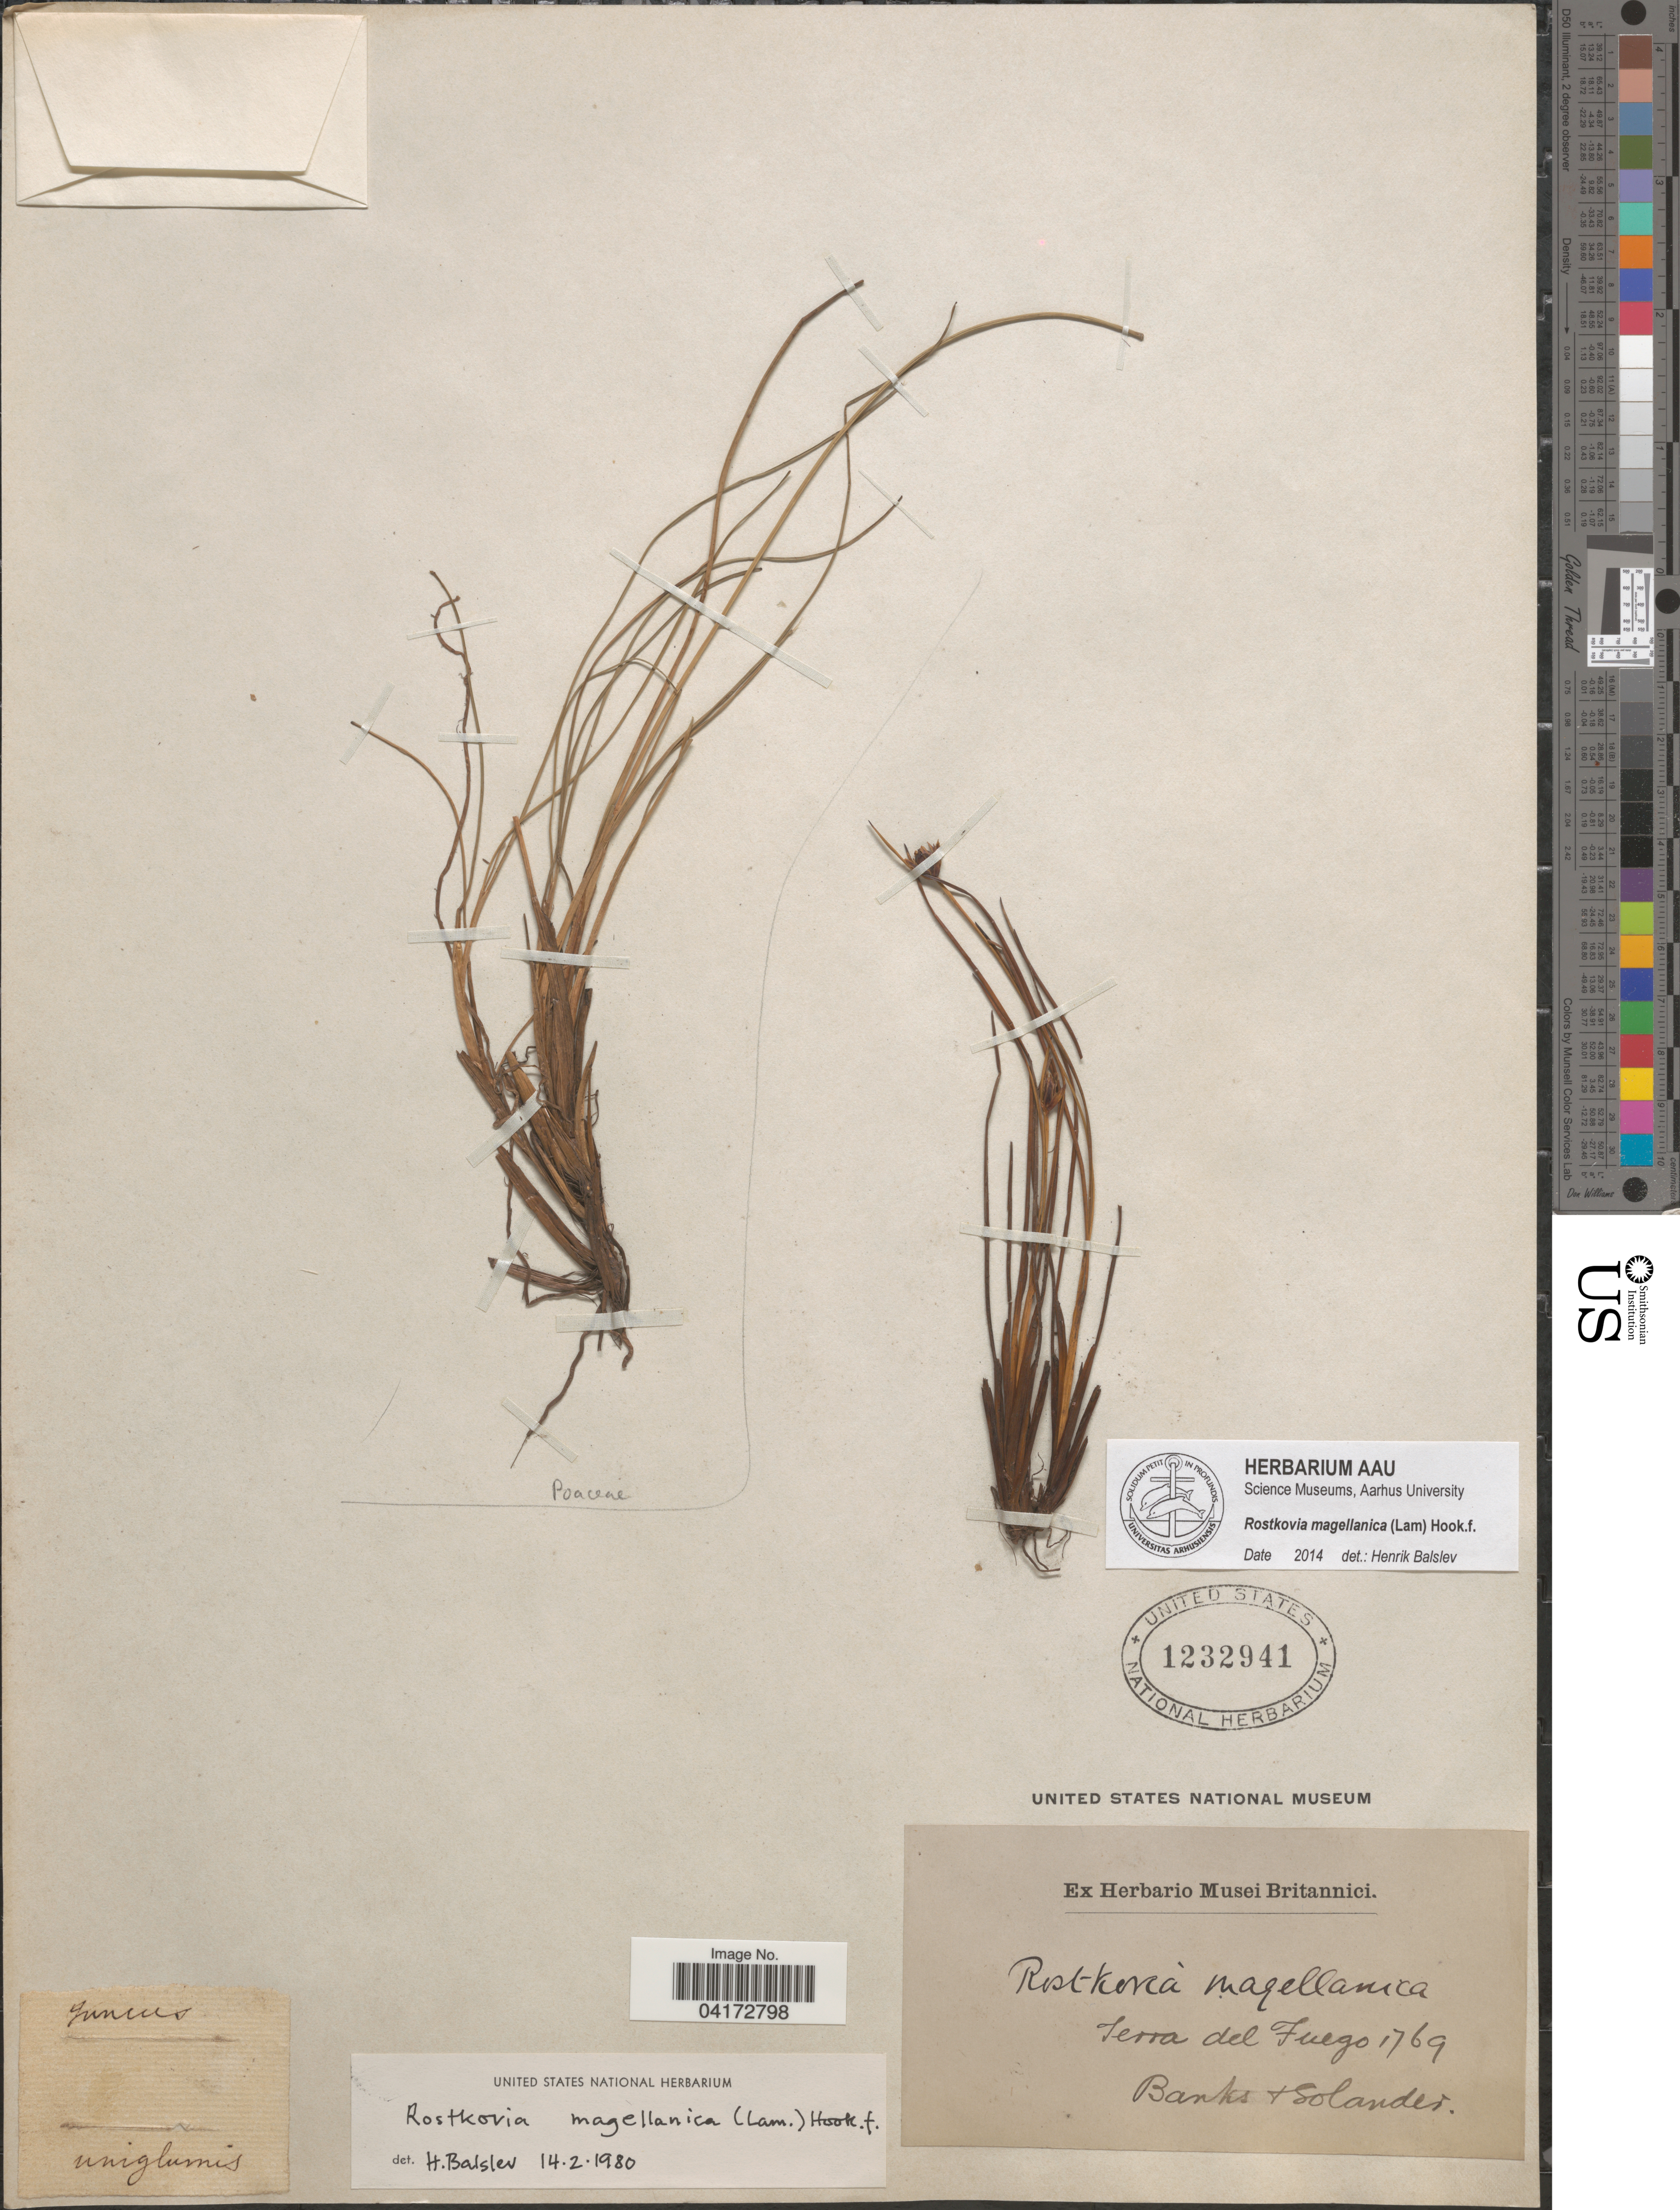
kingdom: Plantae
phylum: Tracheophyta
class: Liliopsida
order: Poales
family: Juncaceae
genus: Rostkovia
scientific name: Rostkovia magellanica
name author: (Lam.) Hook. f.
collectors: -- Banks & -- Solander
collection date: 1769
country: Argentina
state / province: Tierra del Fuego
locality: Terra del Fuego.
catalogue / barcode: US 1232941